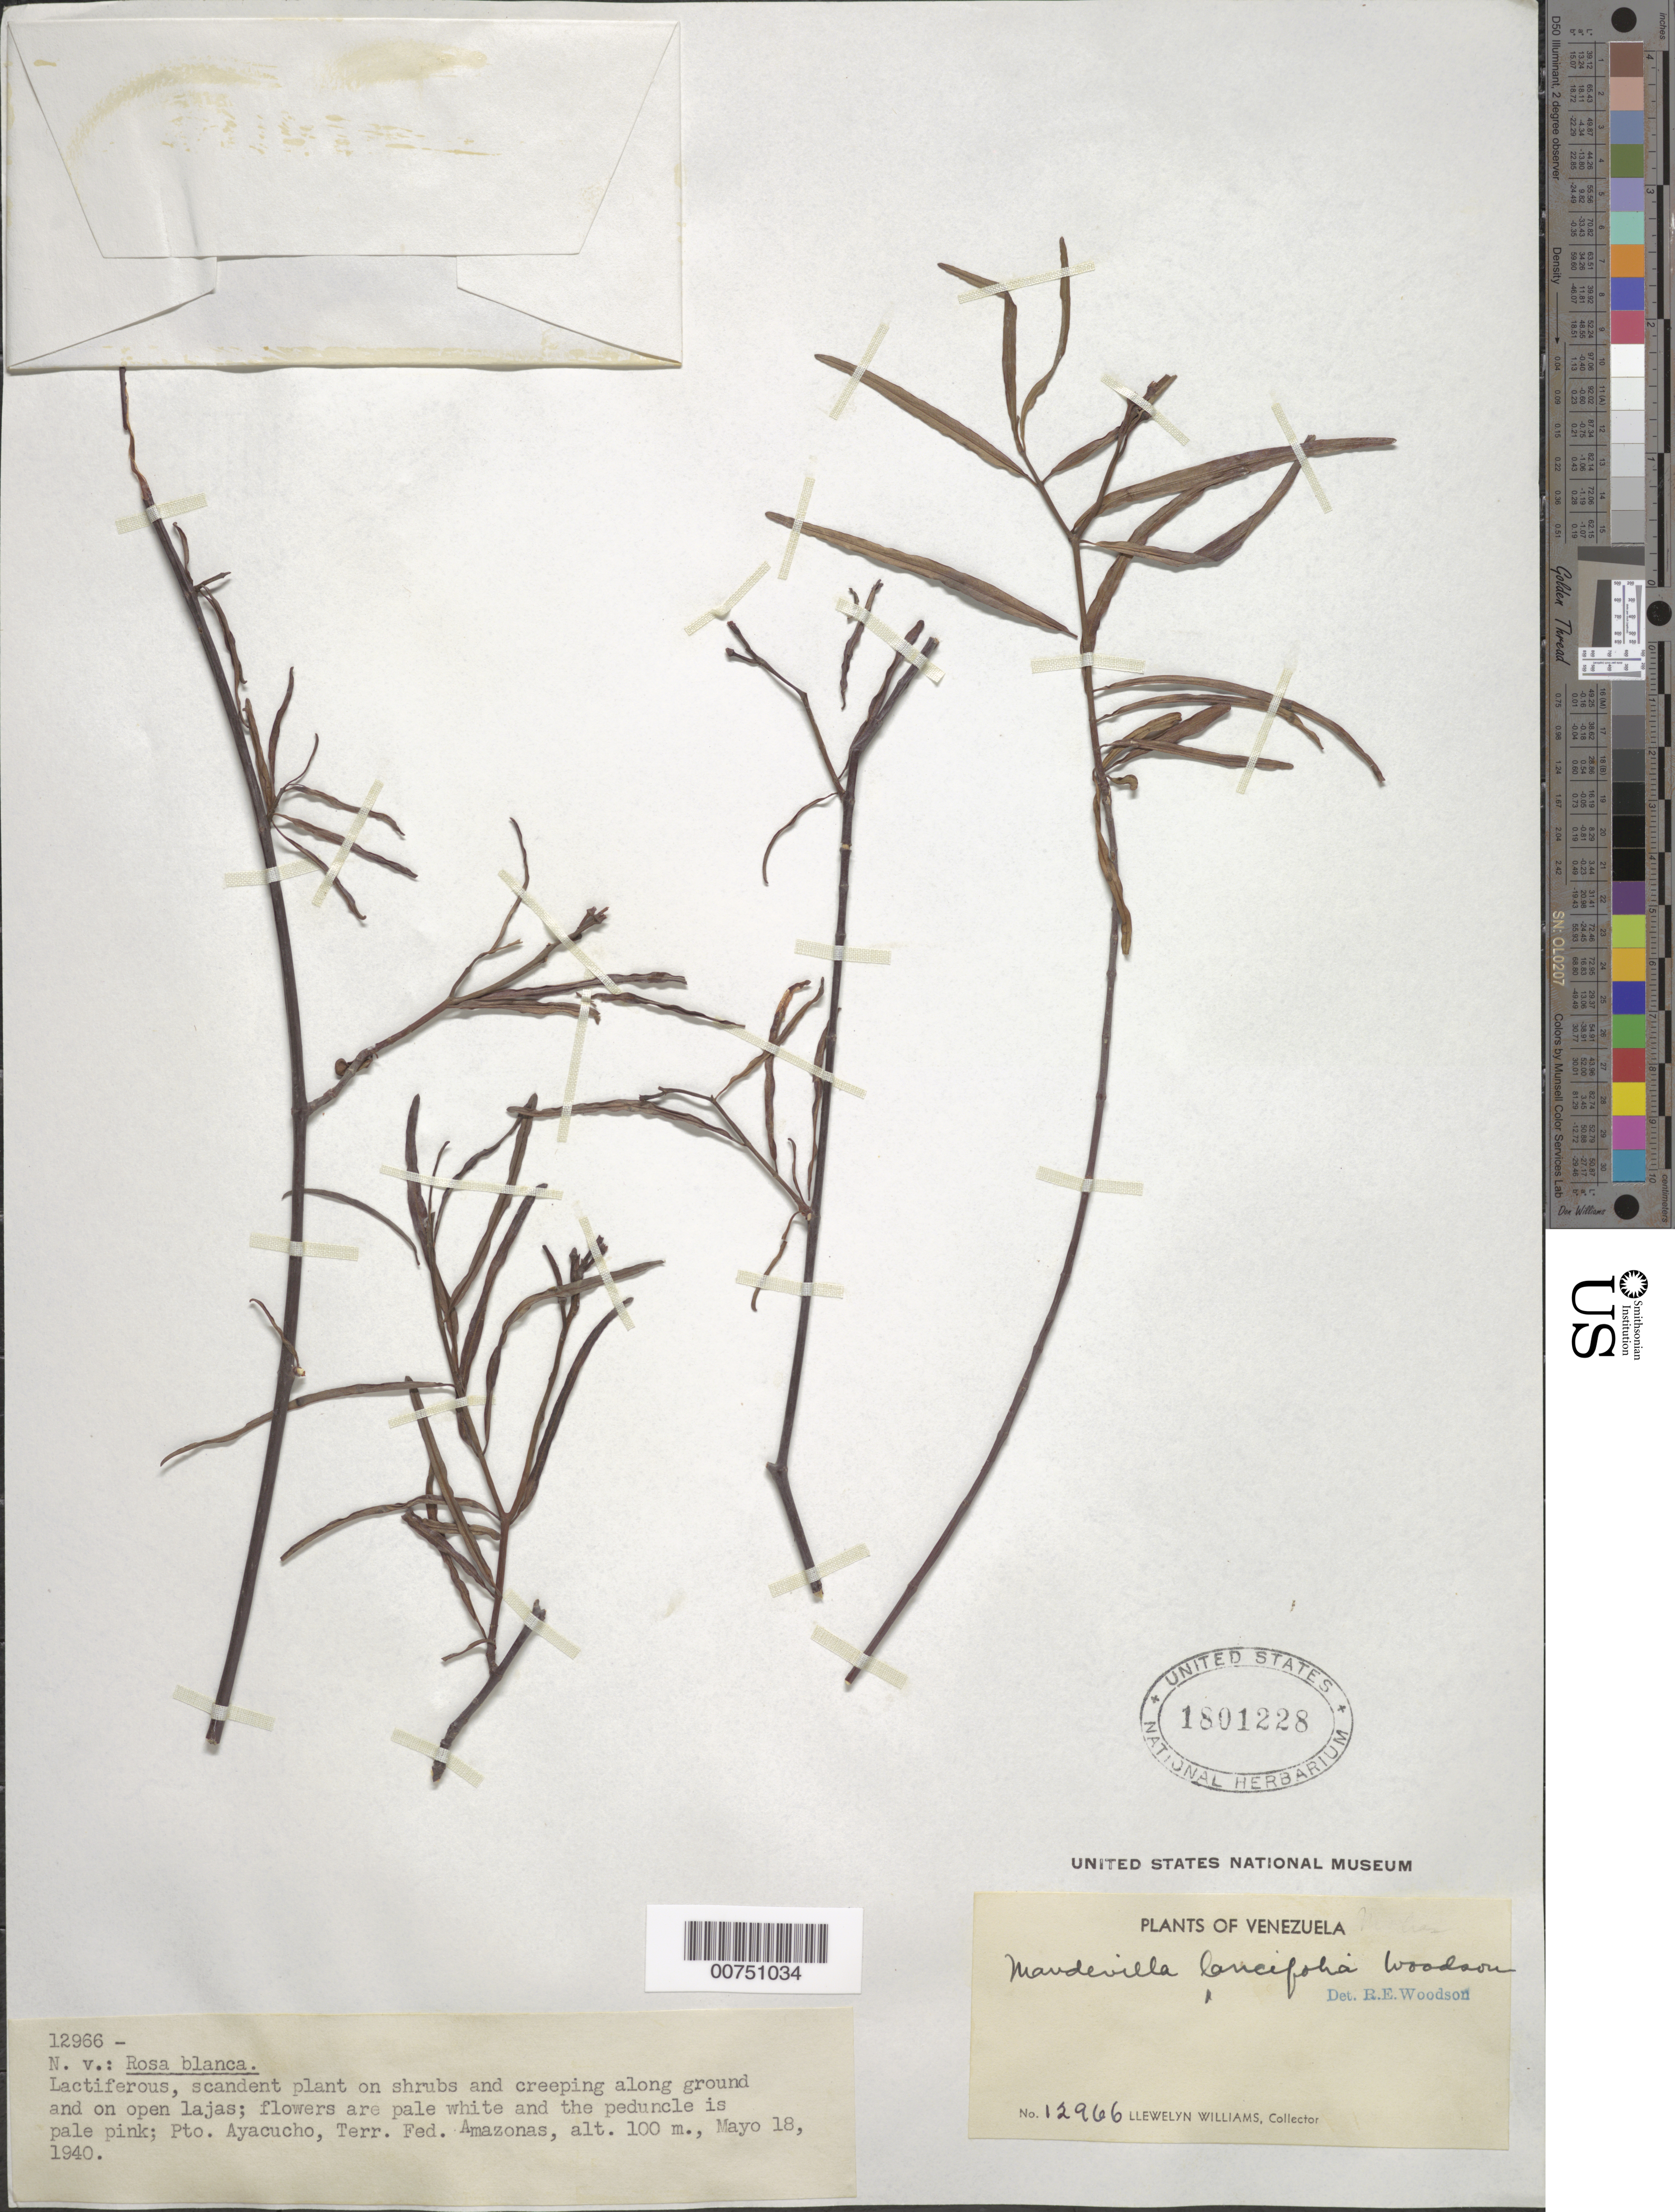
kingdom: Plantae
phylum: Tracheophyta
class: Magnoliopsida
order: Gentianales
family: Apocynaceae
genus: Mandevilla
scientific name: Mandevilla lancifolia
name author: Woodson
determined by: Woodson, R. E., Jr.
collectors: Ll. Williams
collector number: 12966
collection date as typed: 18-May-40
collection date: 1940-05-18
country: Venezuela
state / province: Amazonas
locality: Puerto Ayacucho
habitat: Shrubs and creeping along ground and on open lajas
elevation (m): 100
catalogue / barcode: US 1801228